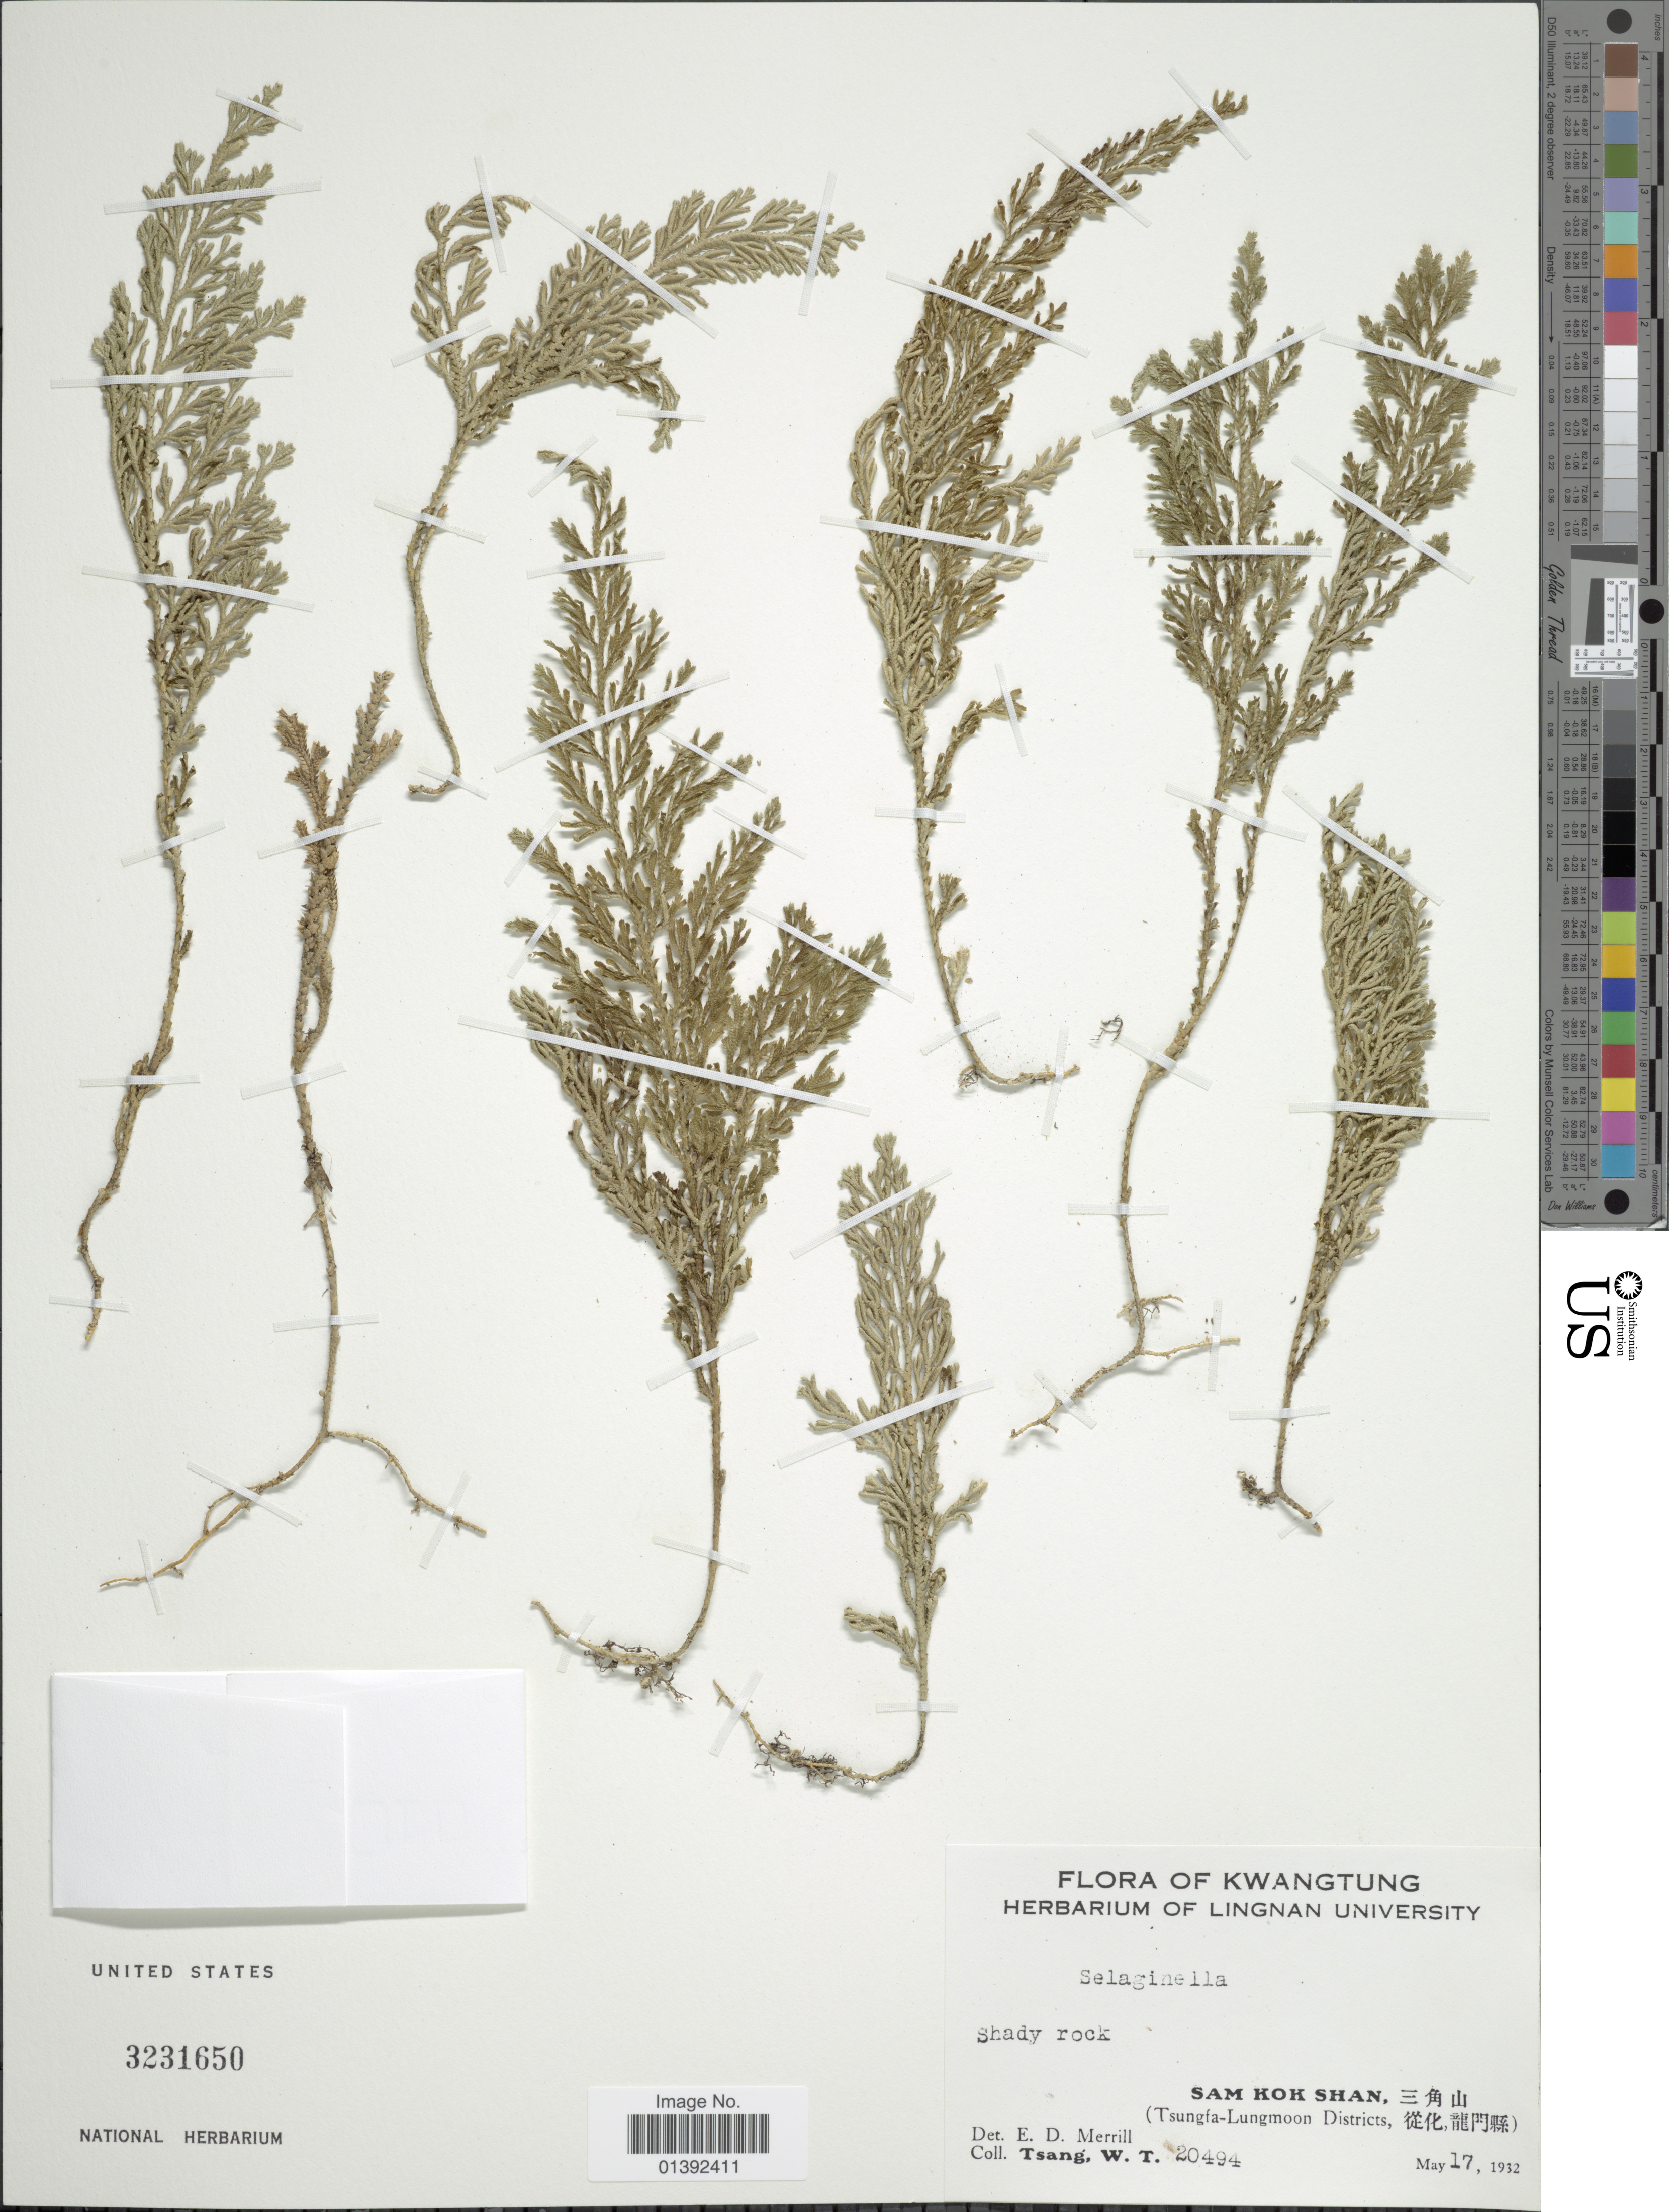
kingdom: Plantae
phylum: Tracheophyta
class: Lycopodiopsida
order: Selaginellales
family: Selaginellaceae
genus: Selaginella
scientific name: Selaginella sp.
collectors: W. T. Tsang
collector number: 20494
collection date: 1932-05-17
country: China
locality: Kwangtung, Sam Kok Shan (Tsungfa-Lungmoon Districts)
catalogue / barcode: US 3231650